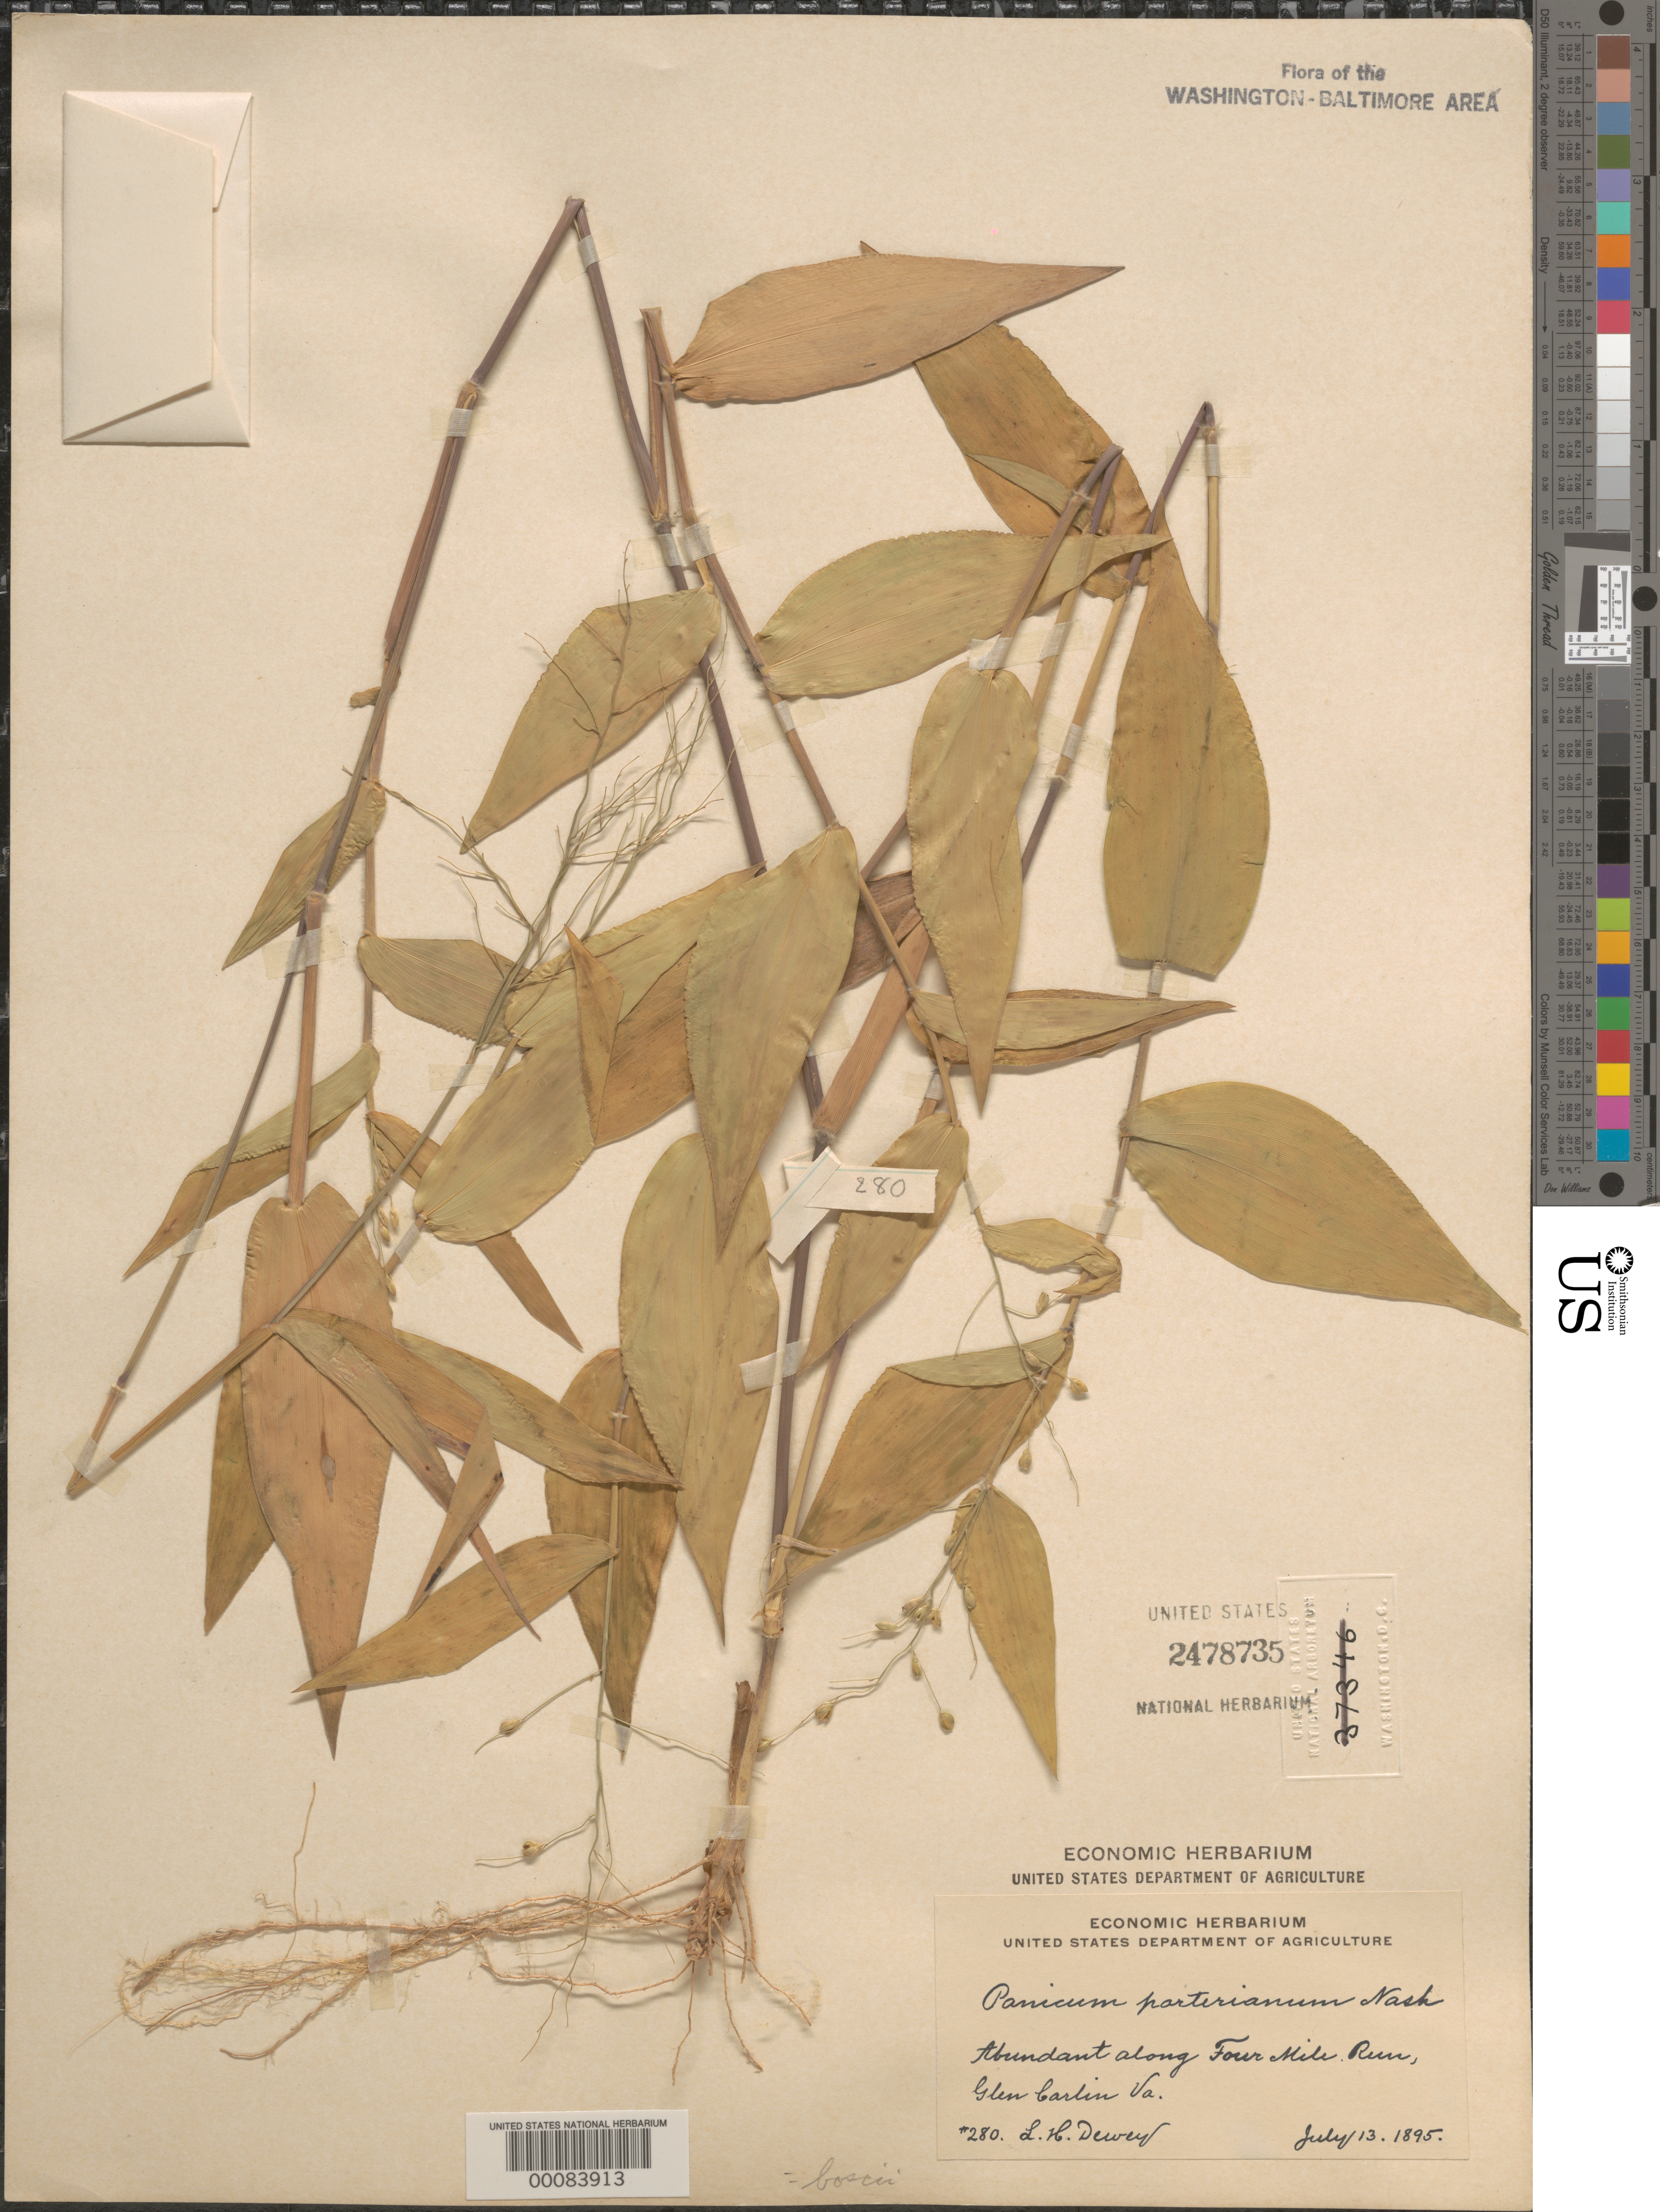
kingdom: Plantae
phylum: Tracheophyta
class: Liliopsida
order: Poales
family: Poaceae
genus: Dichanthelium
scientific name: Dichanthelium boscii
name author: (Poir.) Gould & C.A. Clark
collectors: L. H. Dewey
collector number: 280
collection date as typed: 13 Jul 1895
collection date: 1895-07-13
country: United States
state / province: Virginia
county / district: Arlington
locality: Glencarlyn, Four Mile Run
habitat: Trailside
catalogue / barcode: US 2478735